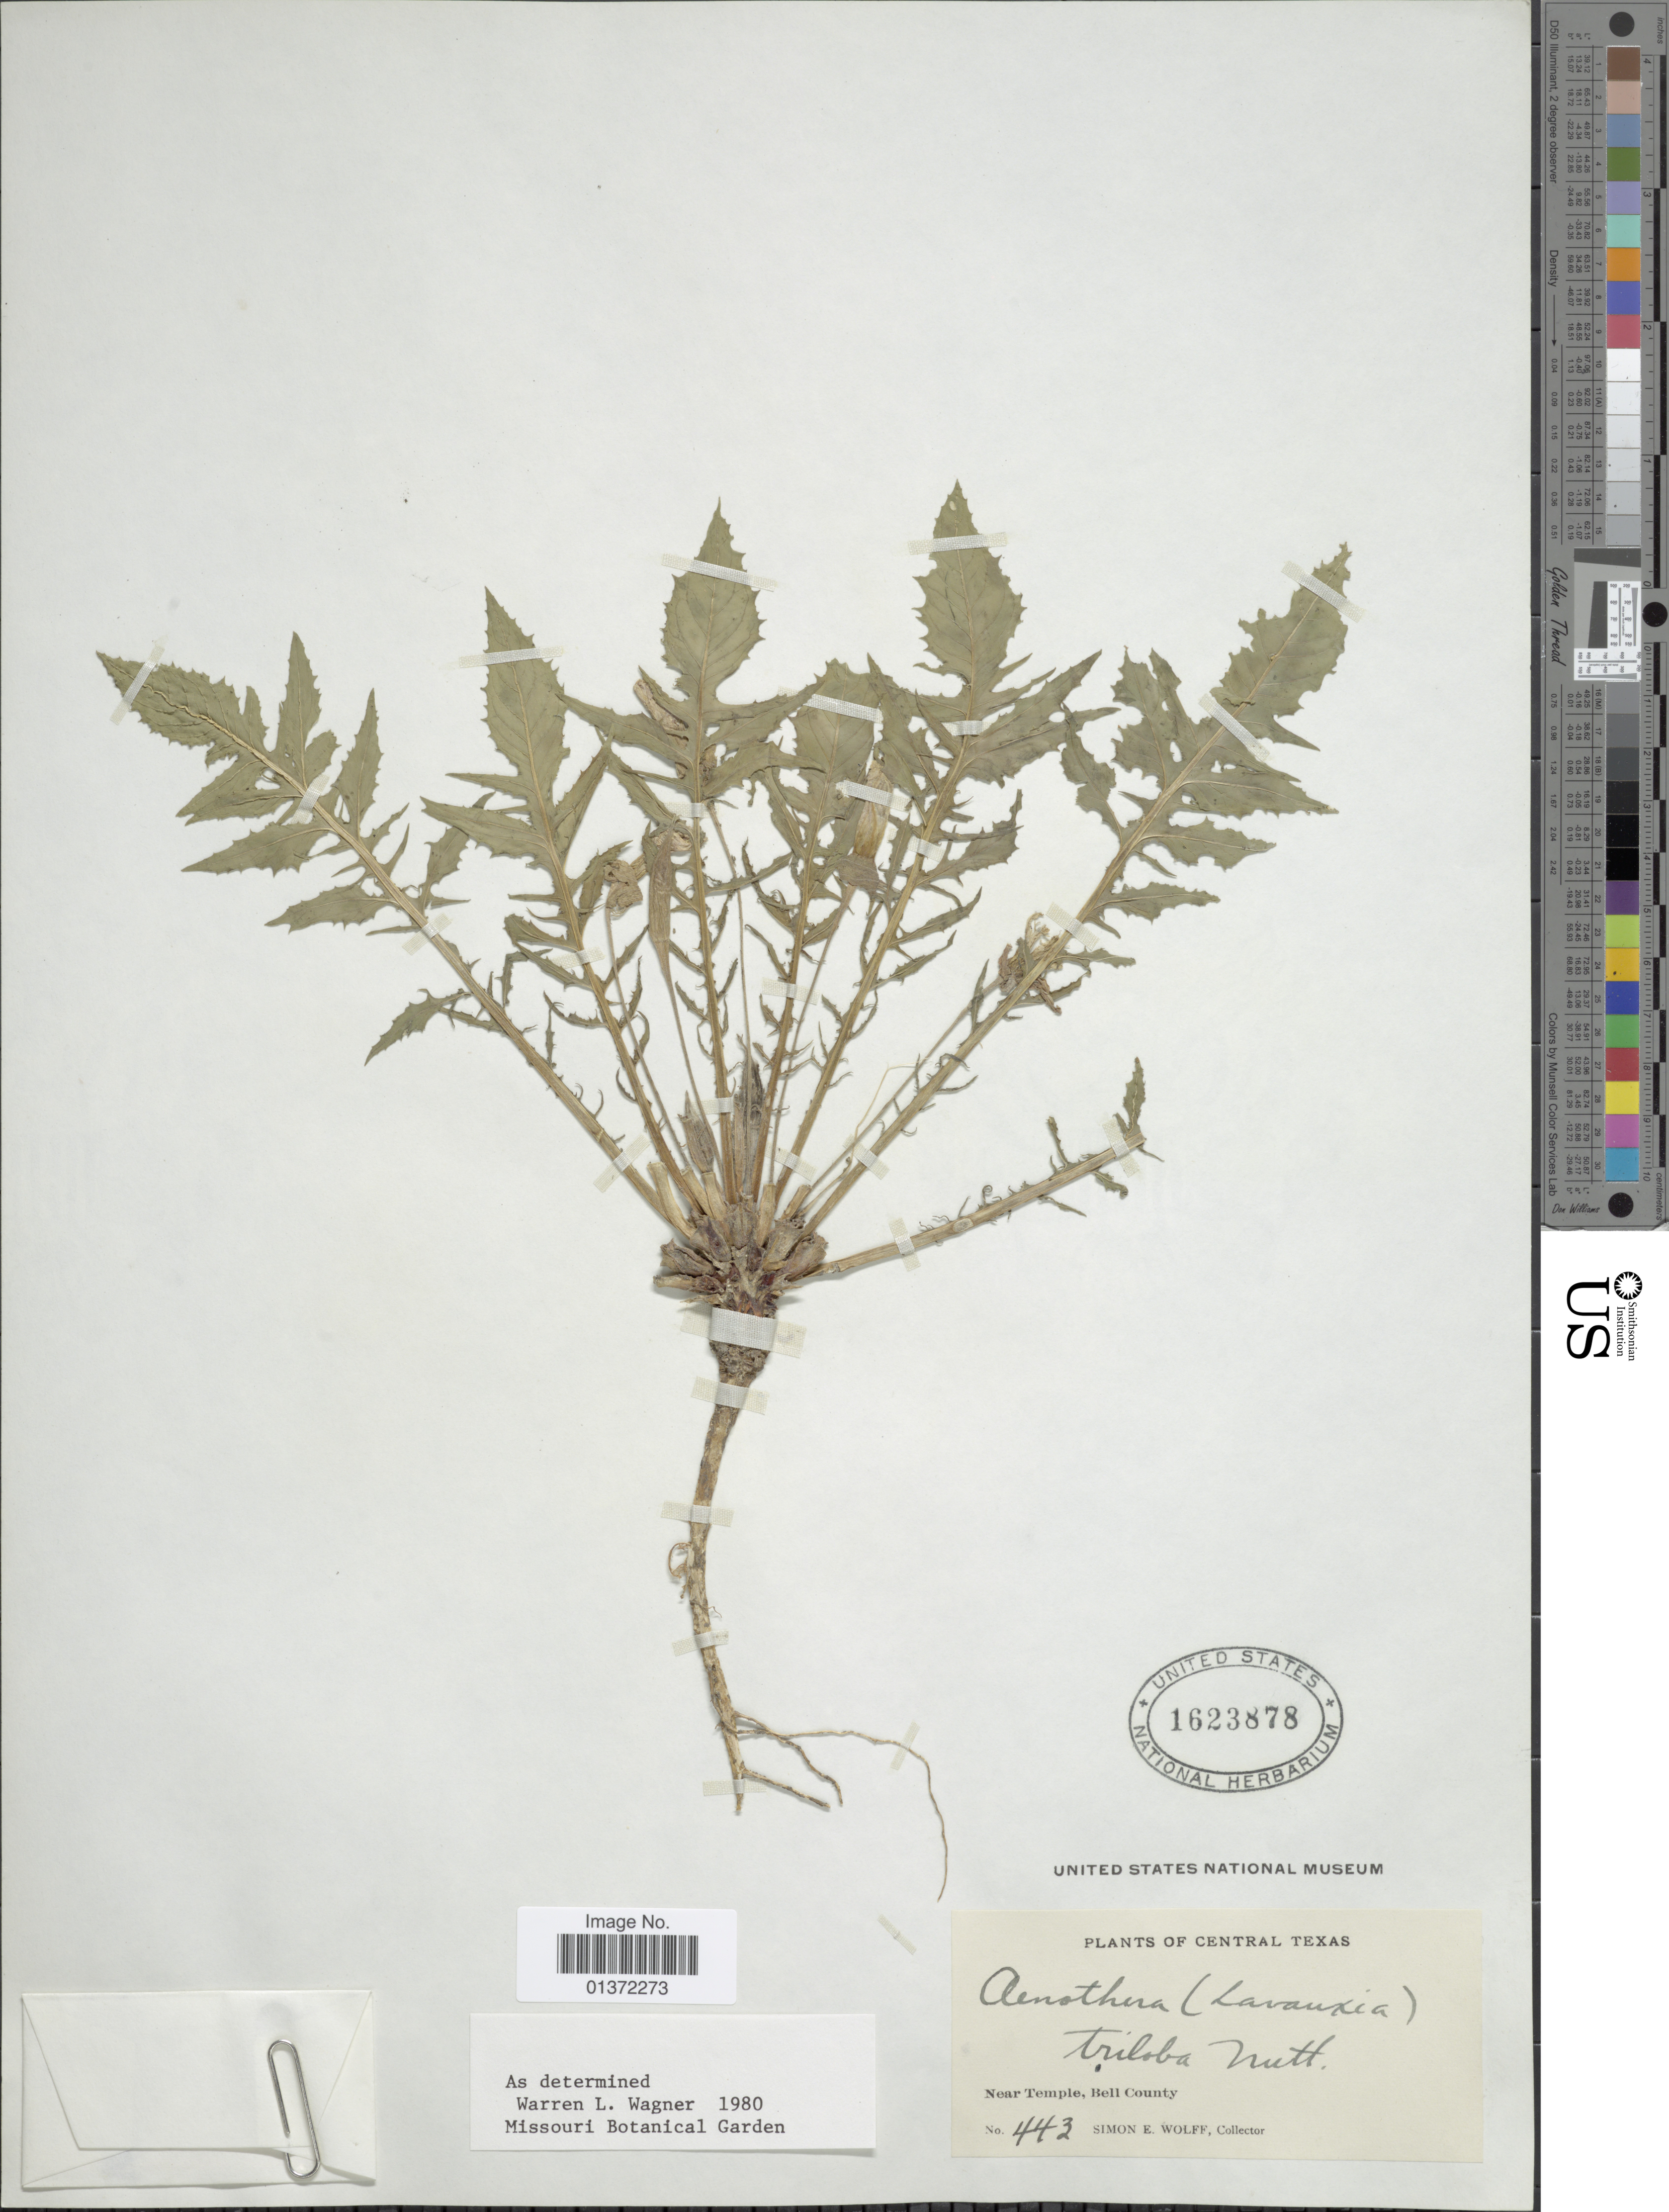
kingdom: Plantae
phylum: Tracheophyta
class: Magnoliopsida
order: Myrtales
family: Onagraceae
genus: Oenothera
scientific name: Oenothera triloba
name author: Nutt.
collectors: S. E. Wolff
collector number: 443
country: United States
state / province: Texas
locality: Near Temple, Bell County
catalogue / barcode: US 1623878